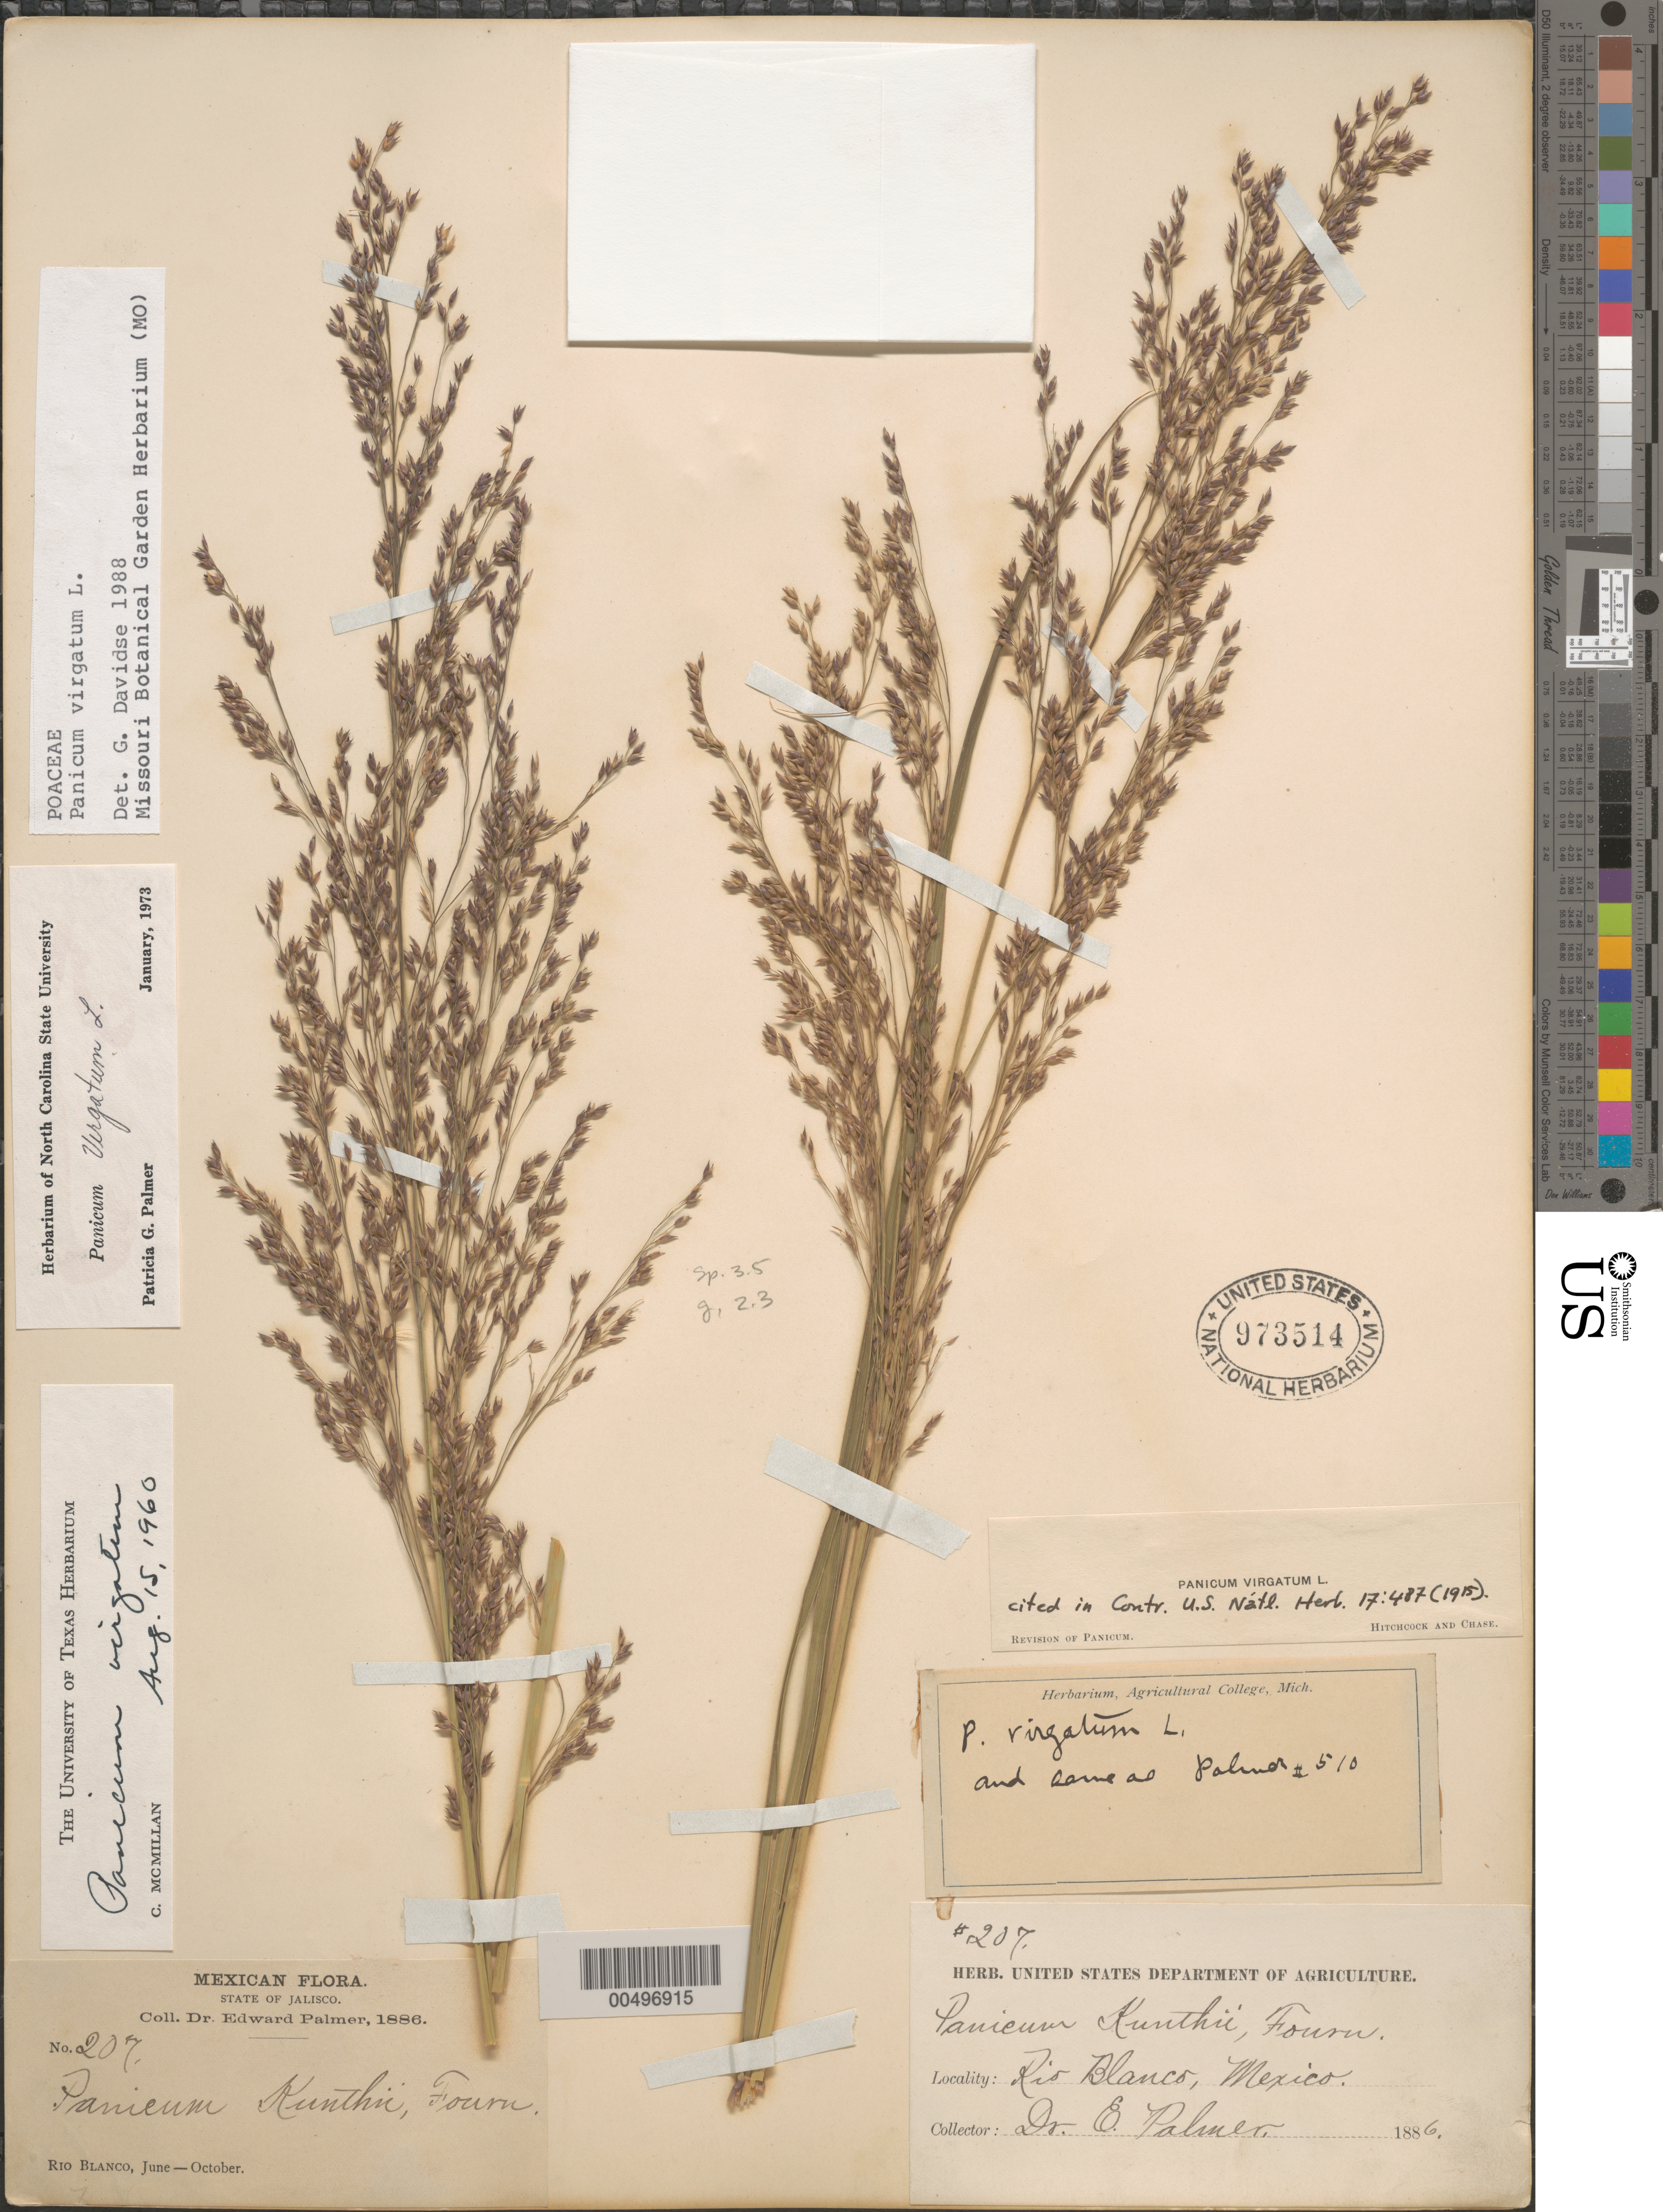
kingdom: Plantae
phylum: Tracheophyta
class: Liliopsida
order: Poales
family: Poaceae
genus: Panicum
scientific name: Panicum virgatum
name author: L.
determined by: Davidse, Gerrit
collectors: E. Palmer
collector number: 207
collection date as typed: Jun 1886 to Oct 1886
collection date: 1886-06/1886-10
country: Mexico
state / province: Jalisco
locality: Rio Blanco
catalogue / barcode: US 973514